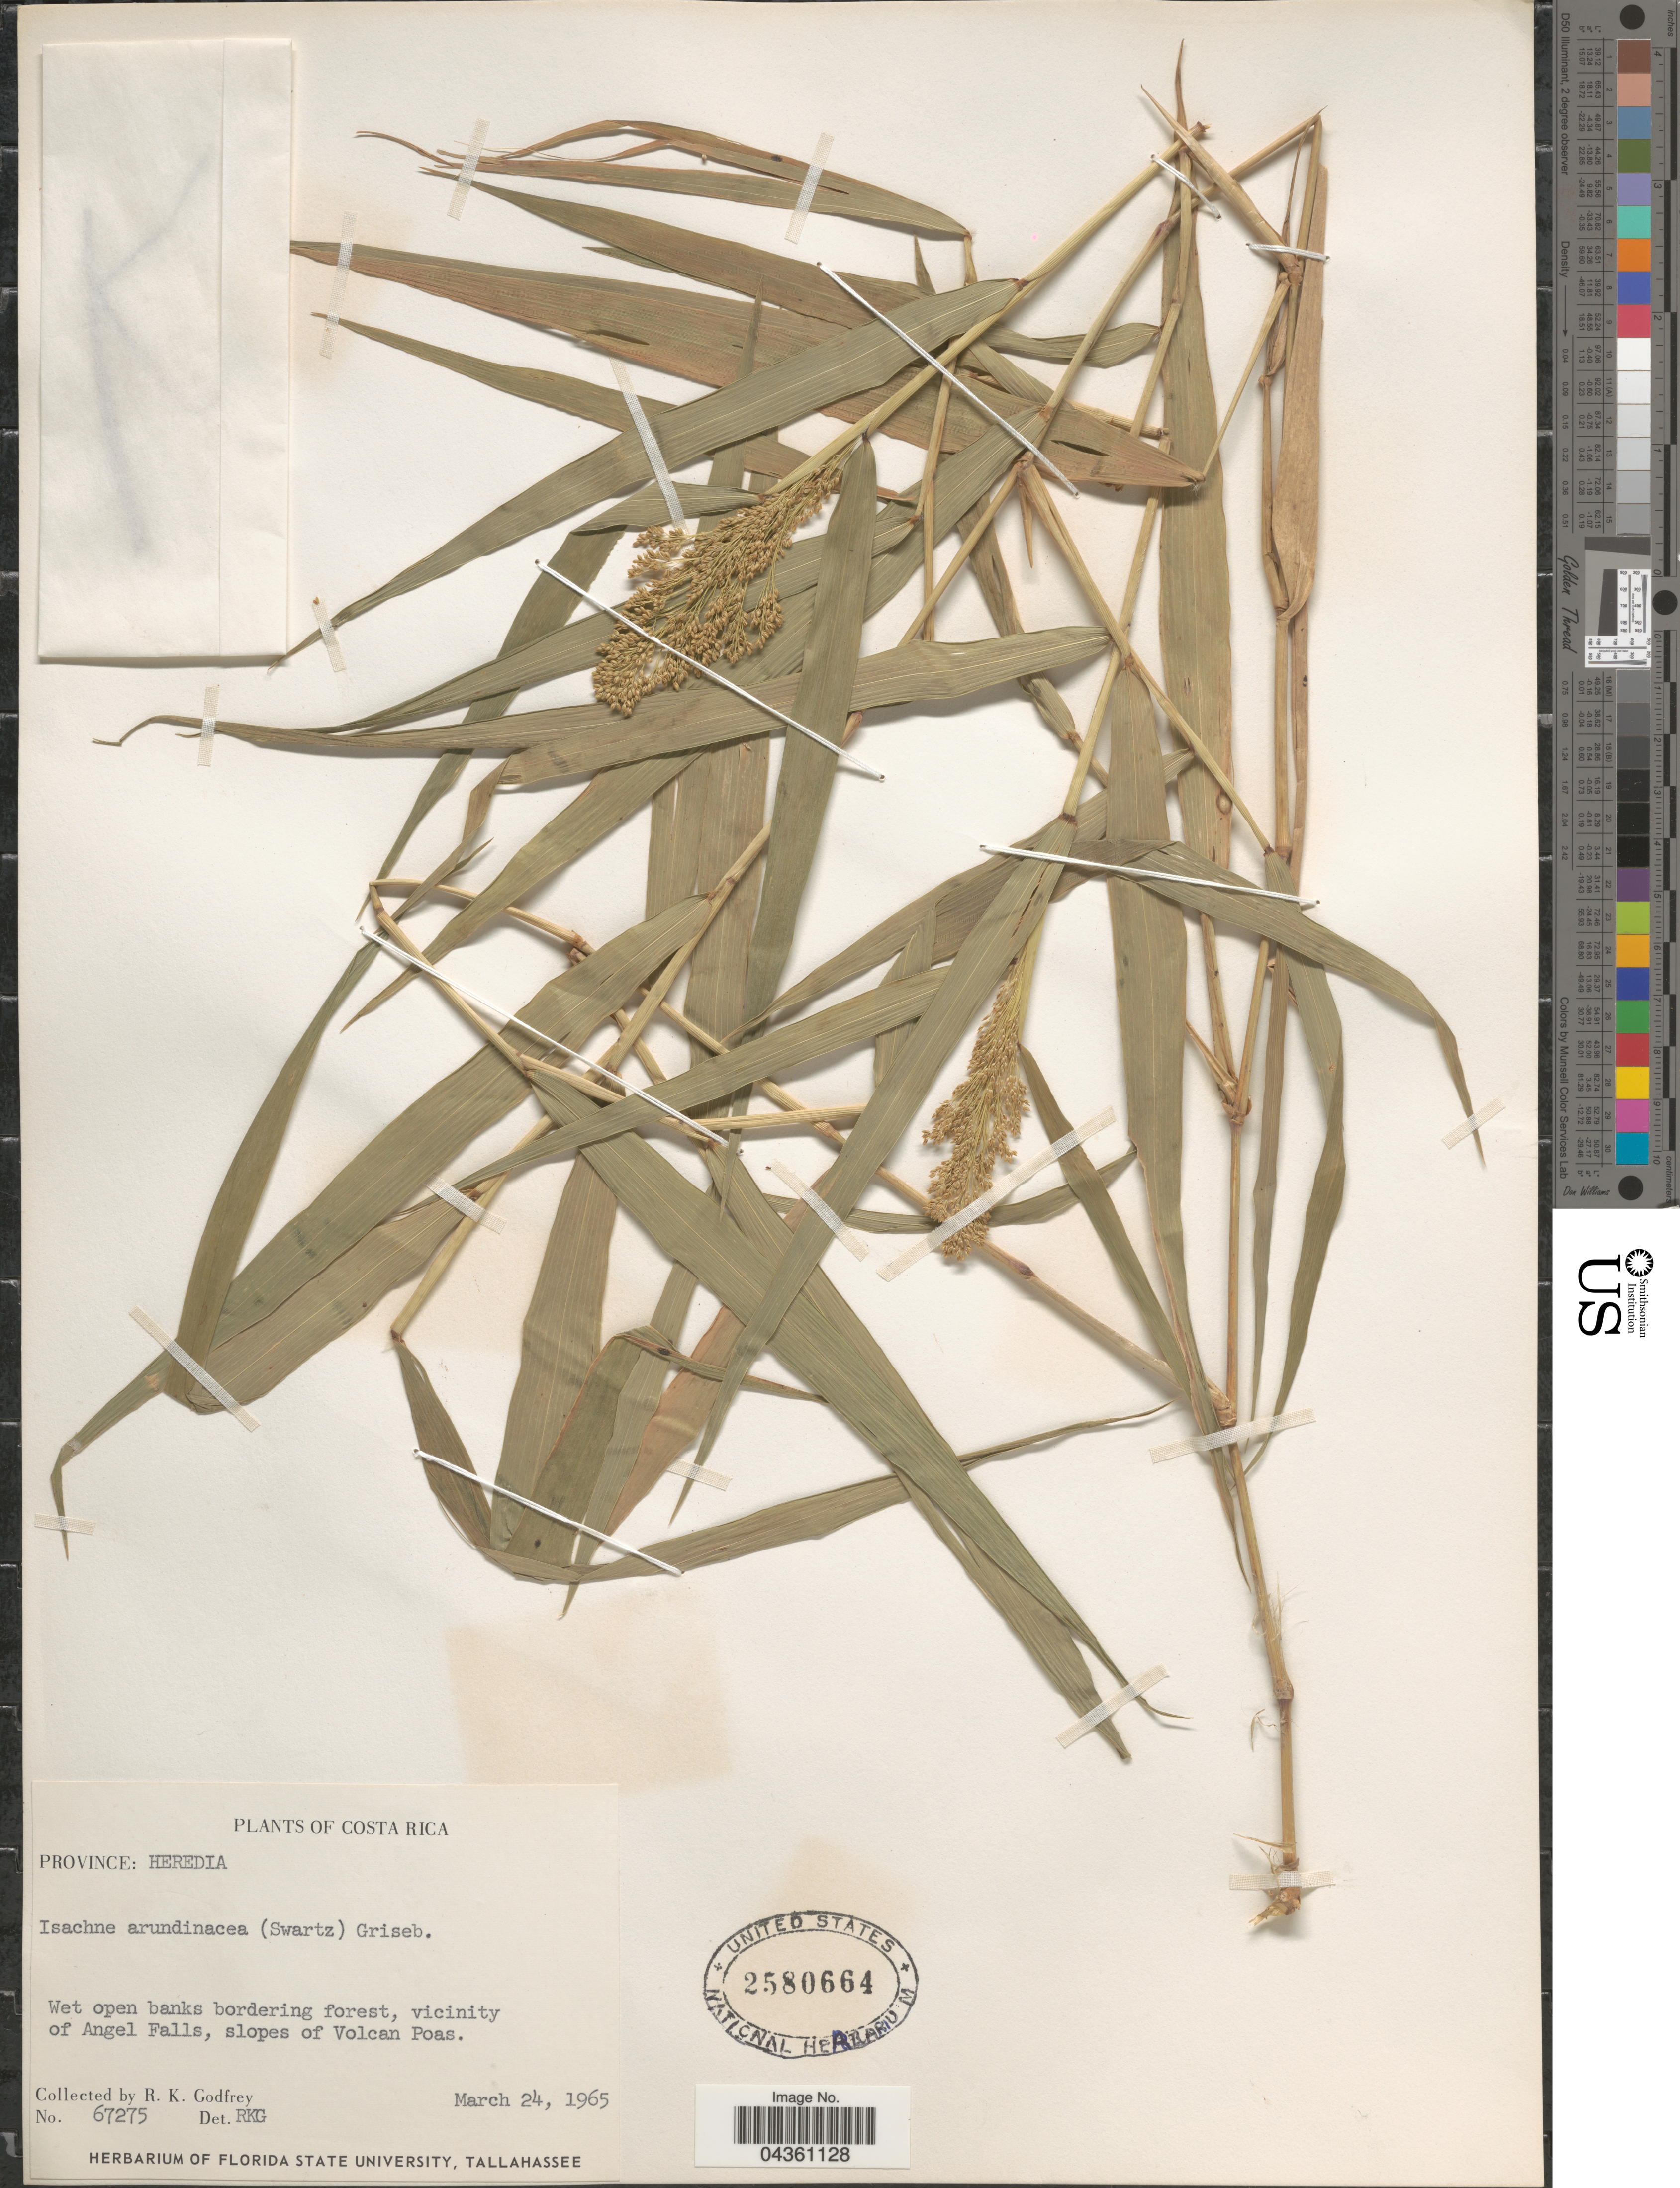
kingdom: Plantae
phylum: Tracheophyta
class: Liliopsida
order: Poales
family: Poaceae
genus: Isachne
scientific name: Isachne arundinacea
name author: (Sw.) Griseb.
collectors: R. K. Godfrey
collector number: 67275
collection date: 1965-03-24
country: Costa Rica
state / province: Heredia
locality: Vicinity of Angel Falls, slopes of Volcan Poas.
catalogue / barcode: US 2580664